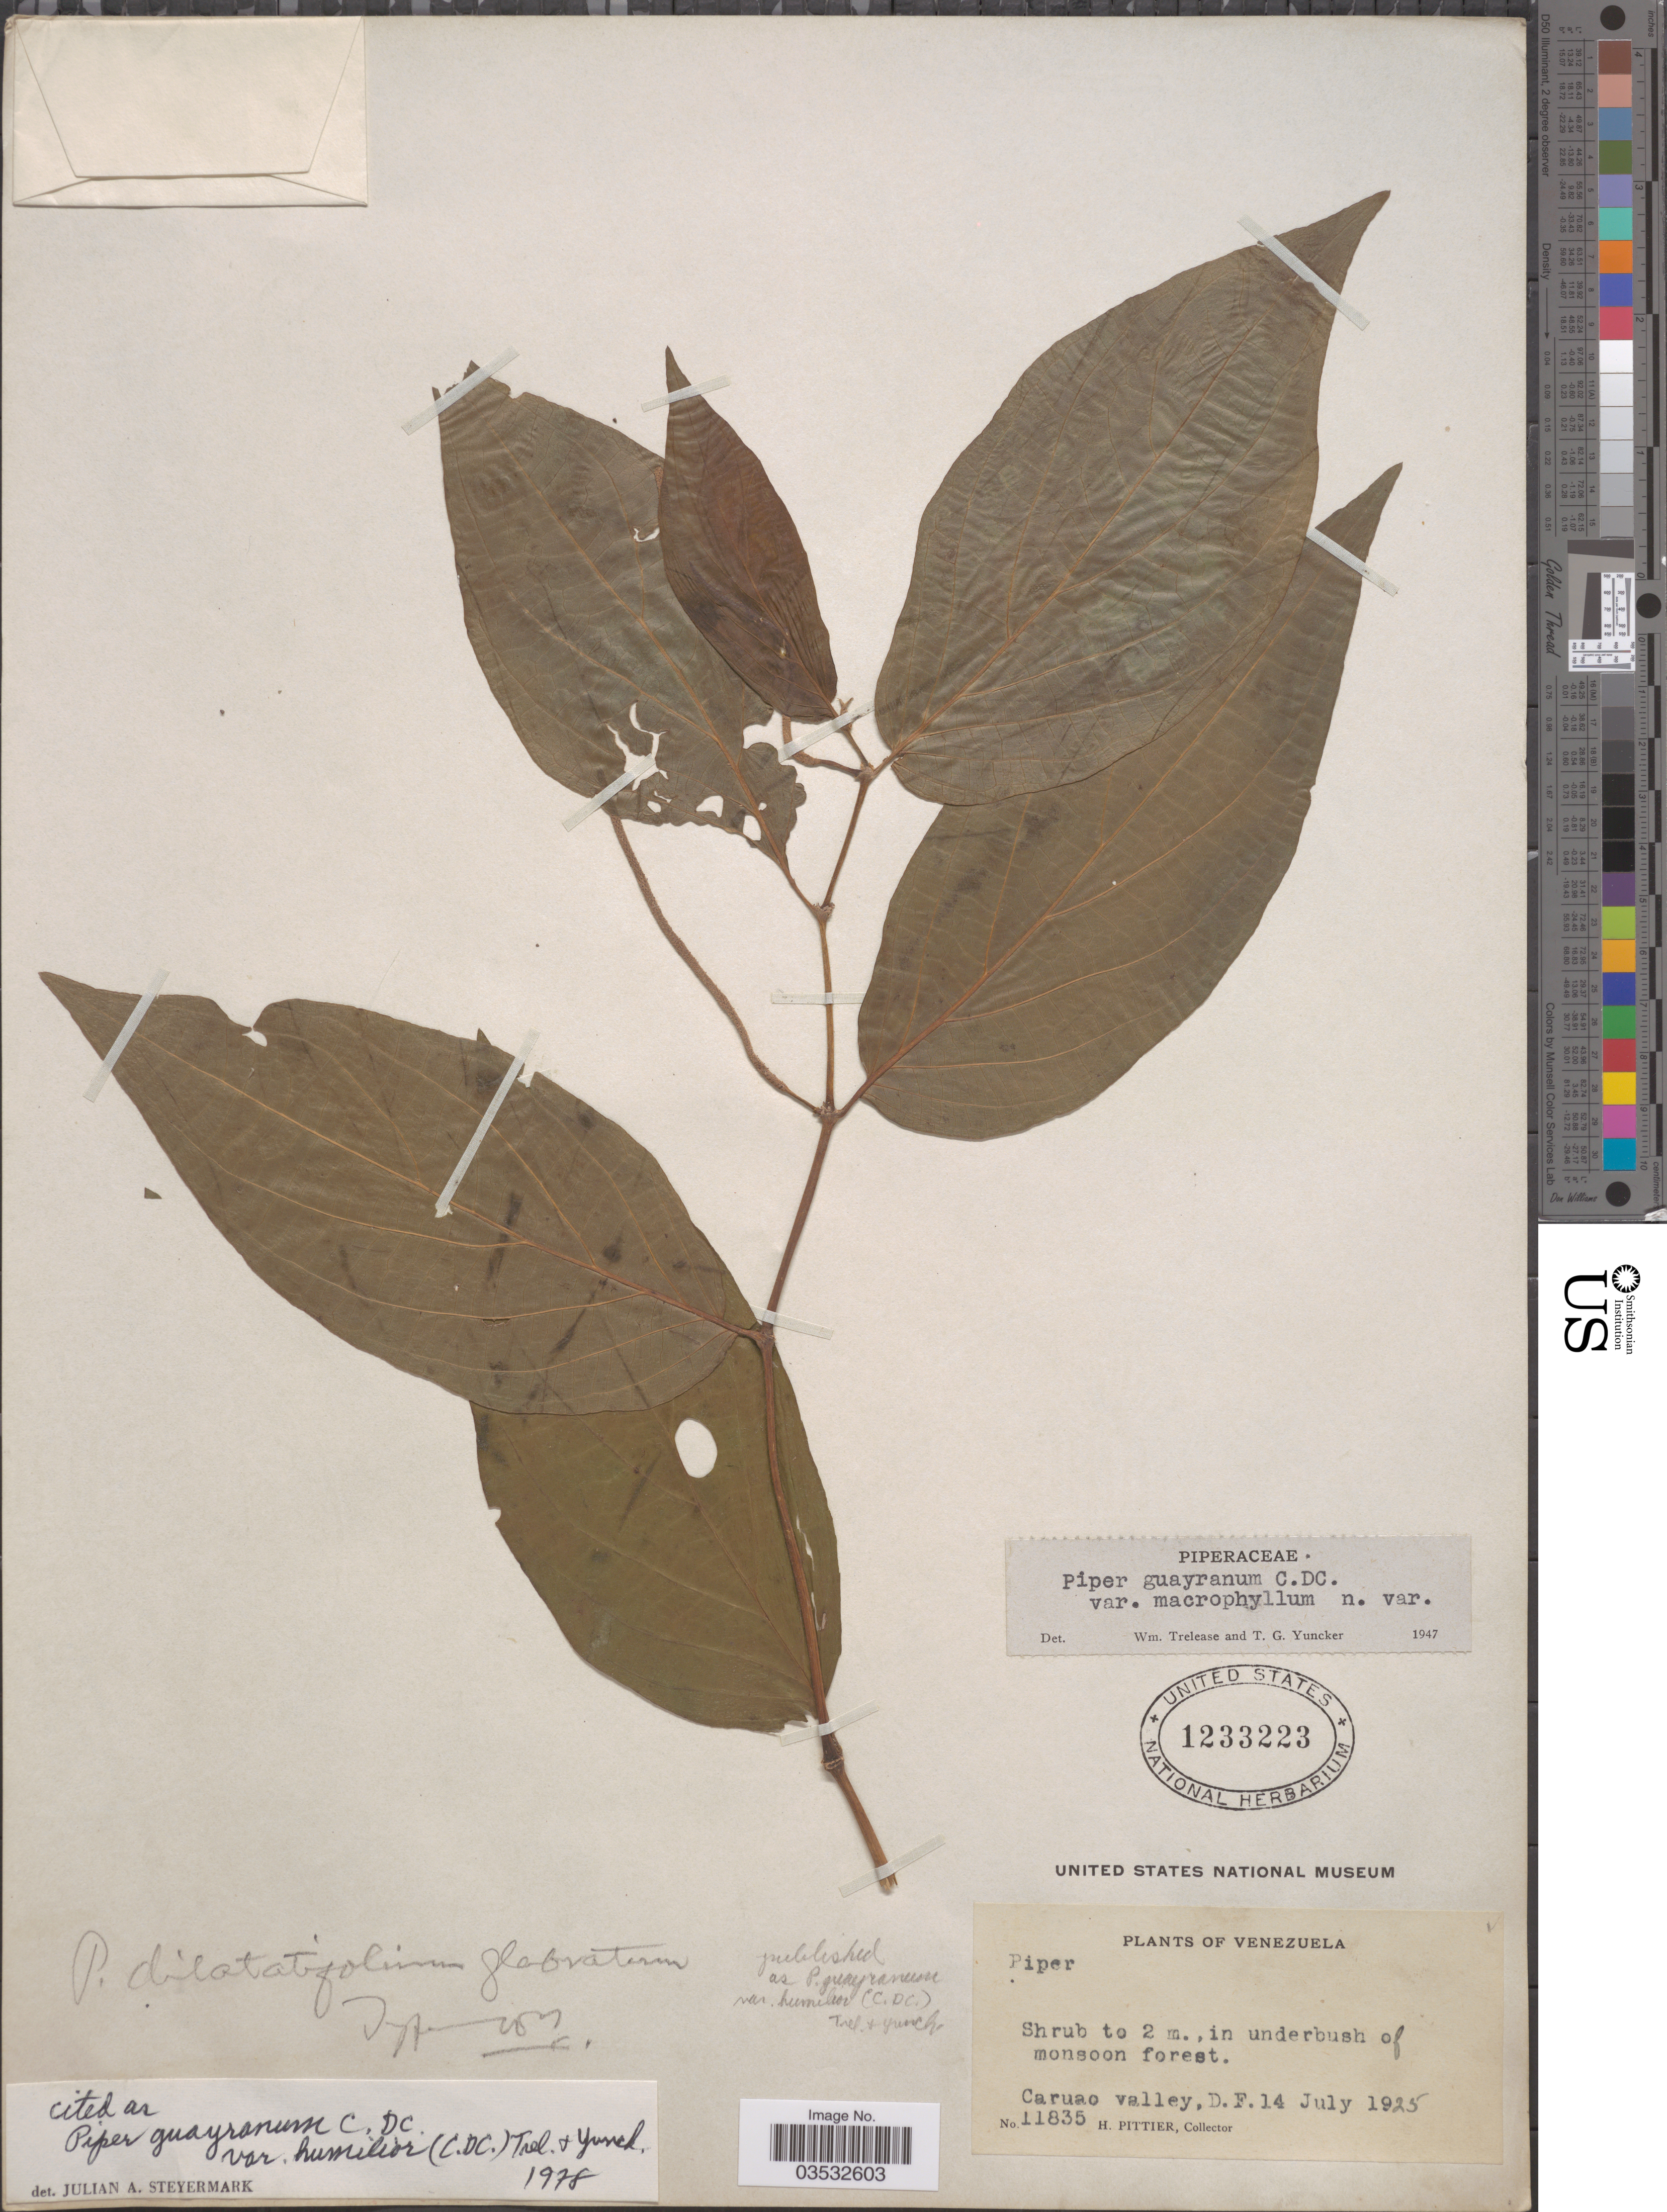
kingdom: Plantae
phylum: Tracheophyta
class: Magnoliopsida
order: Piperales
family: Piperaceae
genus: Piper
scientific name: Piper dilatatum f. guayranum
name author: (C. DC.) Steyerm.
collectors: H. F. Pittier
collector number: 11835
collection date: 1925-07-14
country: Venezuela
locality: Caruao valley, D.F.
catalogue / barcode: US 1233223